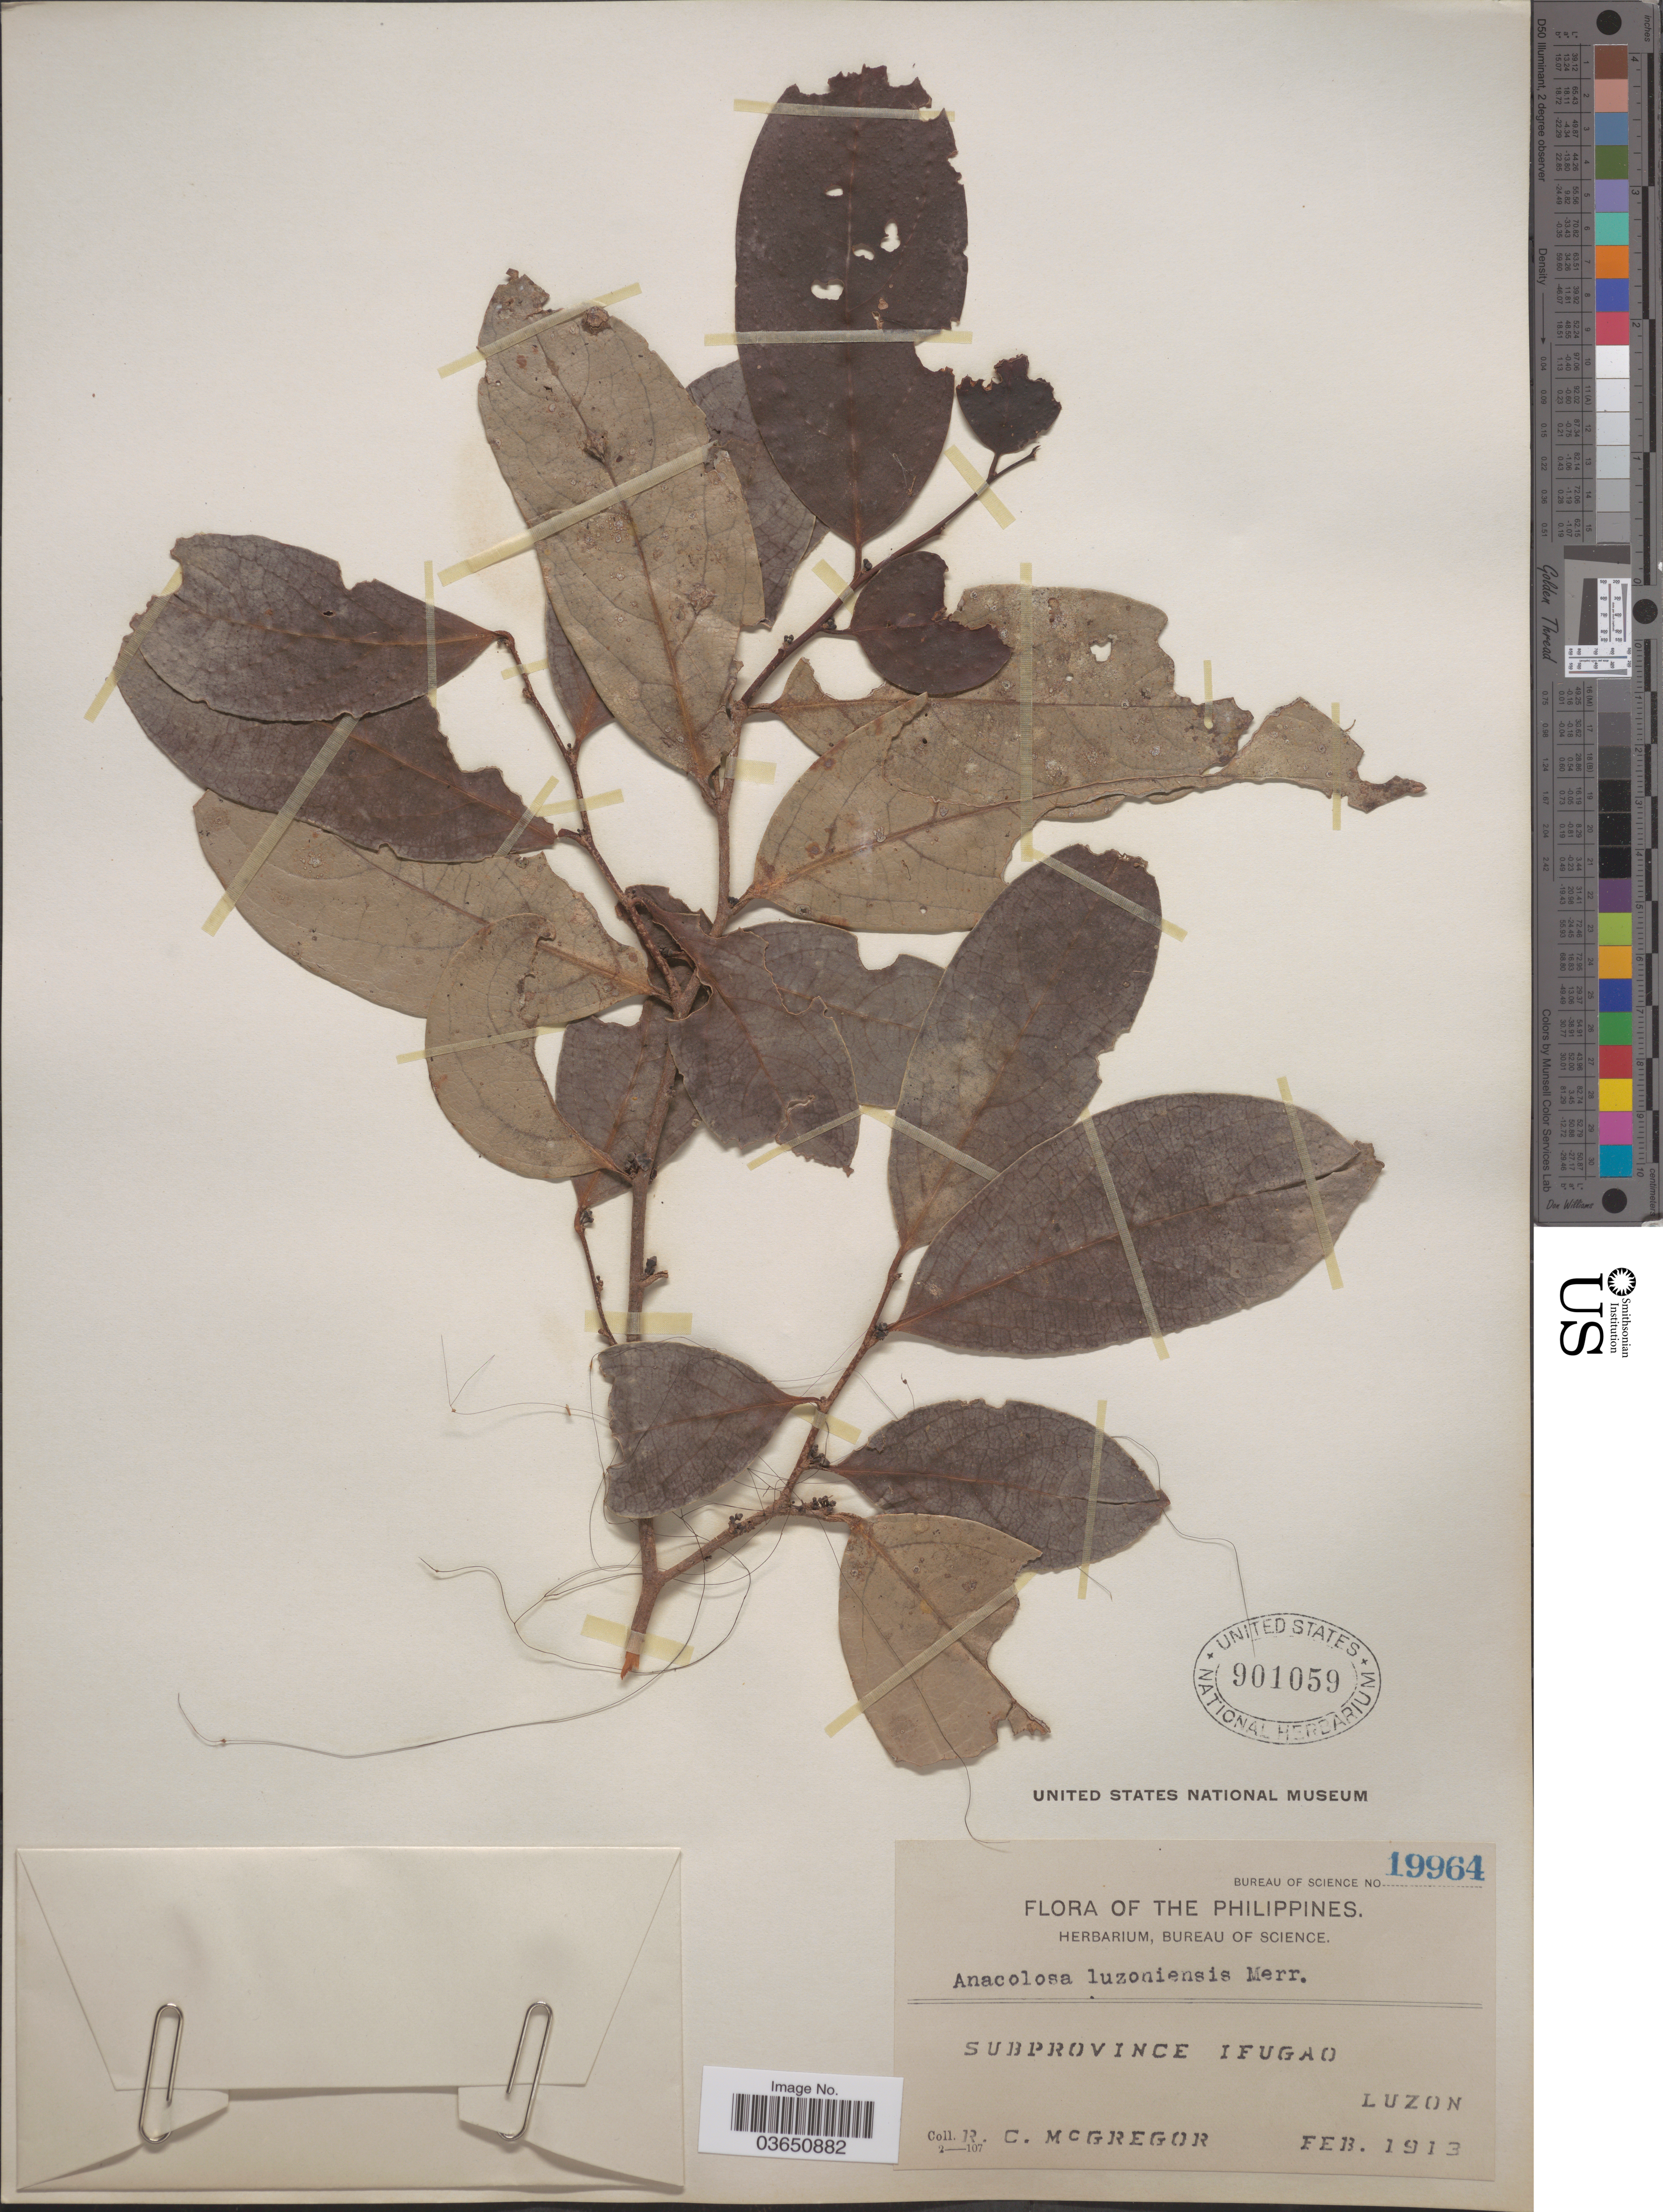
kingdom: Plantae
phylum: Tracheophyta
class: Magnoliopsida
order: Santalales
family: Aptandraceae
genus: Anacolosa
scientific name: Anacolosa frutescens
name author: (Blume) Blume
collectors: R. C. McGregor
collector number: Bureau of Science 19964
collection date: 1913-02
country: Philippines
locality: Subprovince Ifugao. Luzon.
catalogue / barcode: US 901059